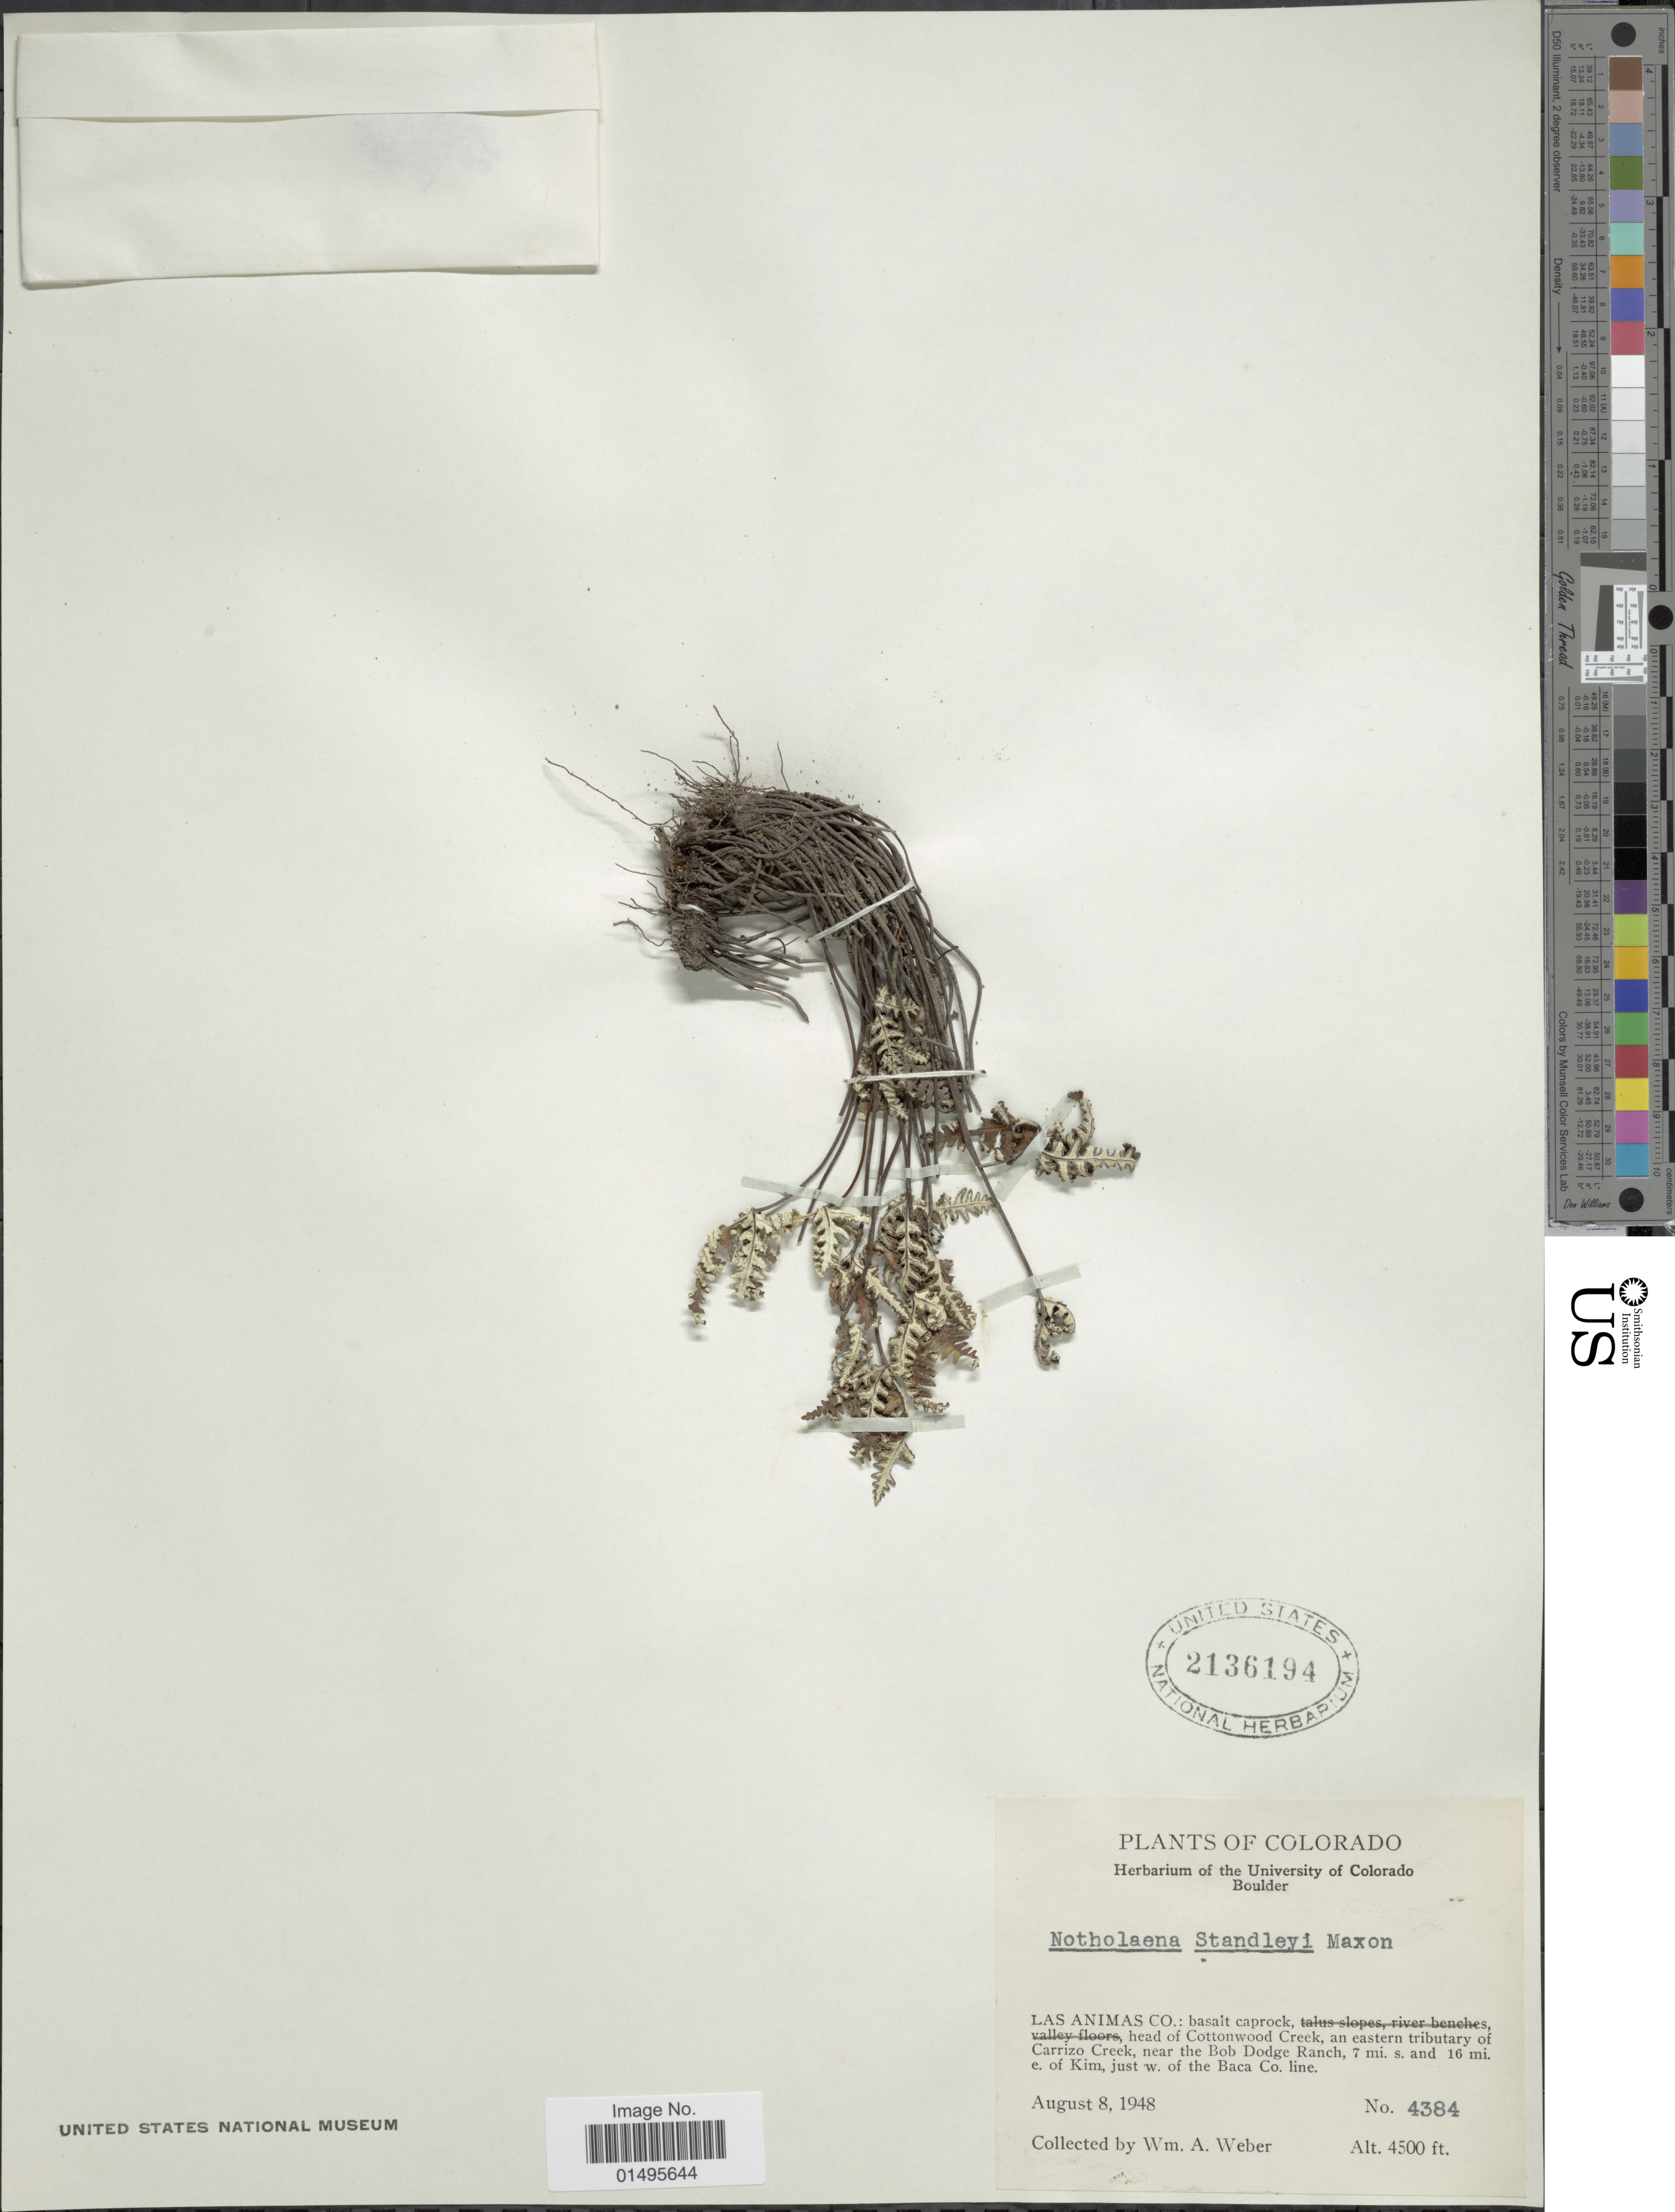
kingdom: Plantae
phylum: Tracheophyta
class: Polypodiopsida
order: Polypodiales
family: Pteridaceae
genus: Notholaena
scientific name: Notholaena standleyi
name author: Maxon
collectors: W. A. Weber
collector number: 4384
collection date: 1948-08-08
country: United States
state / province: Colorado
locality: Las Animas Co.: basait caprock, head of Cottonwood Creek, an eastern tributary of Carrizo Creek ,near the Bob Dodge Ranch, 7 mi.s. and 16 mi. e. of Kim, just w. of the Baca Co. Line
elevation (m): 1372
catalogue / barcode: US 2136194